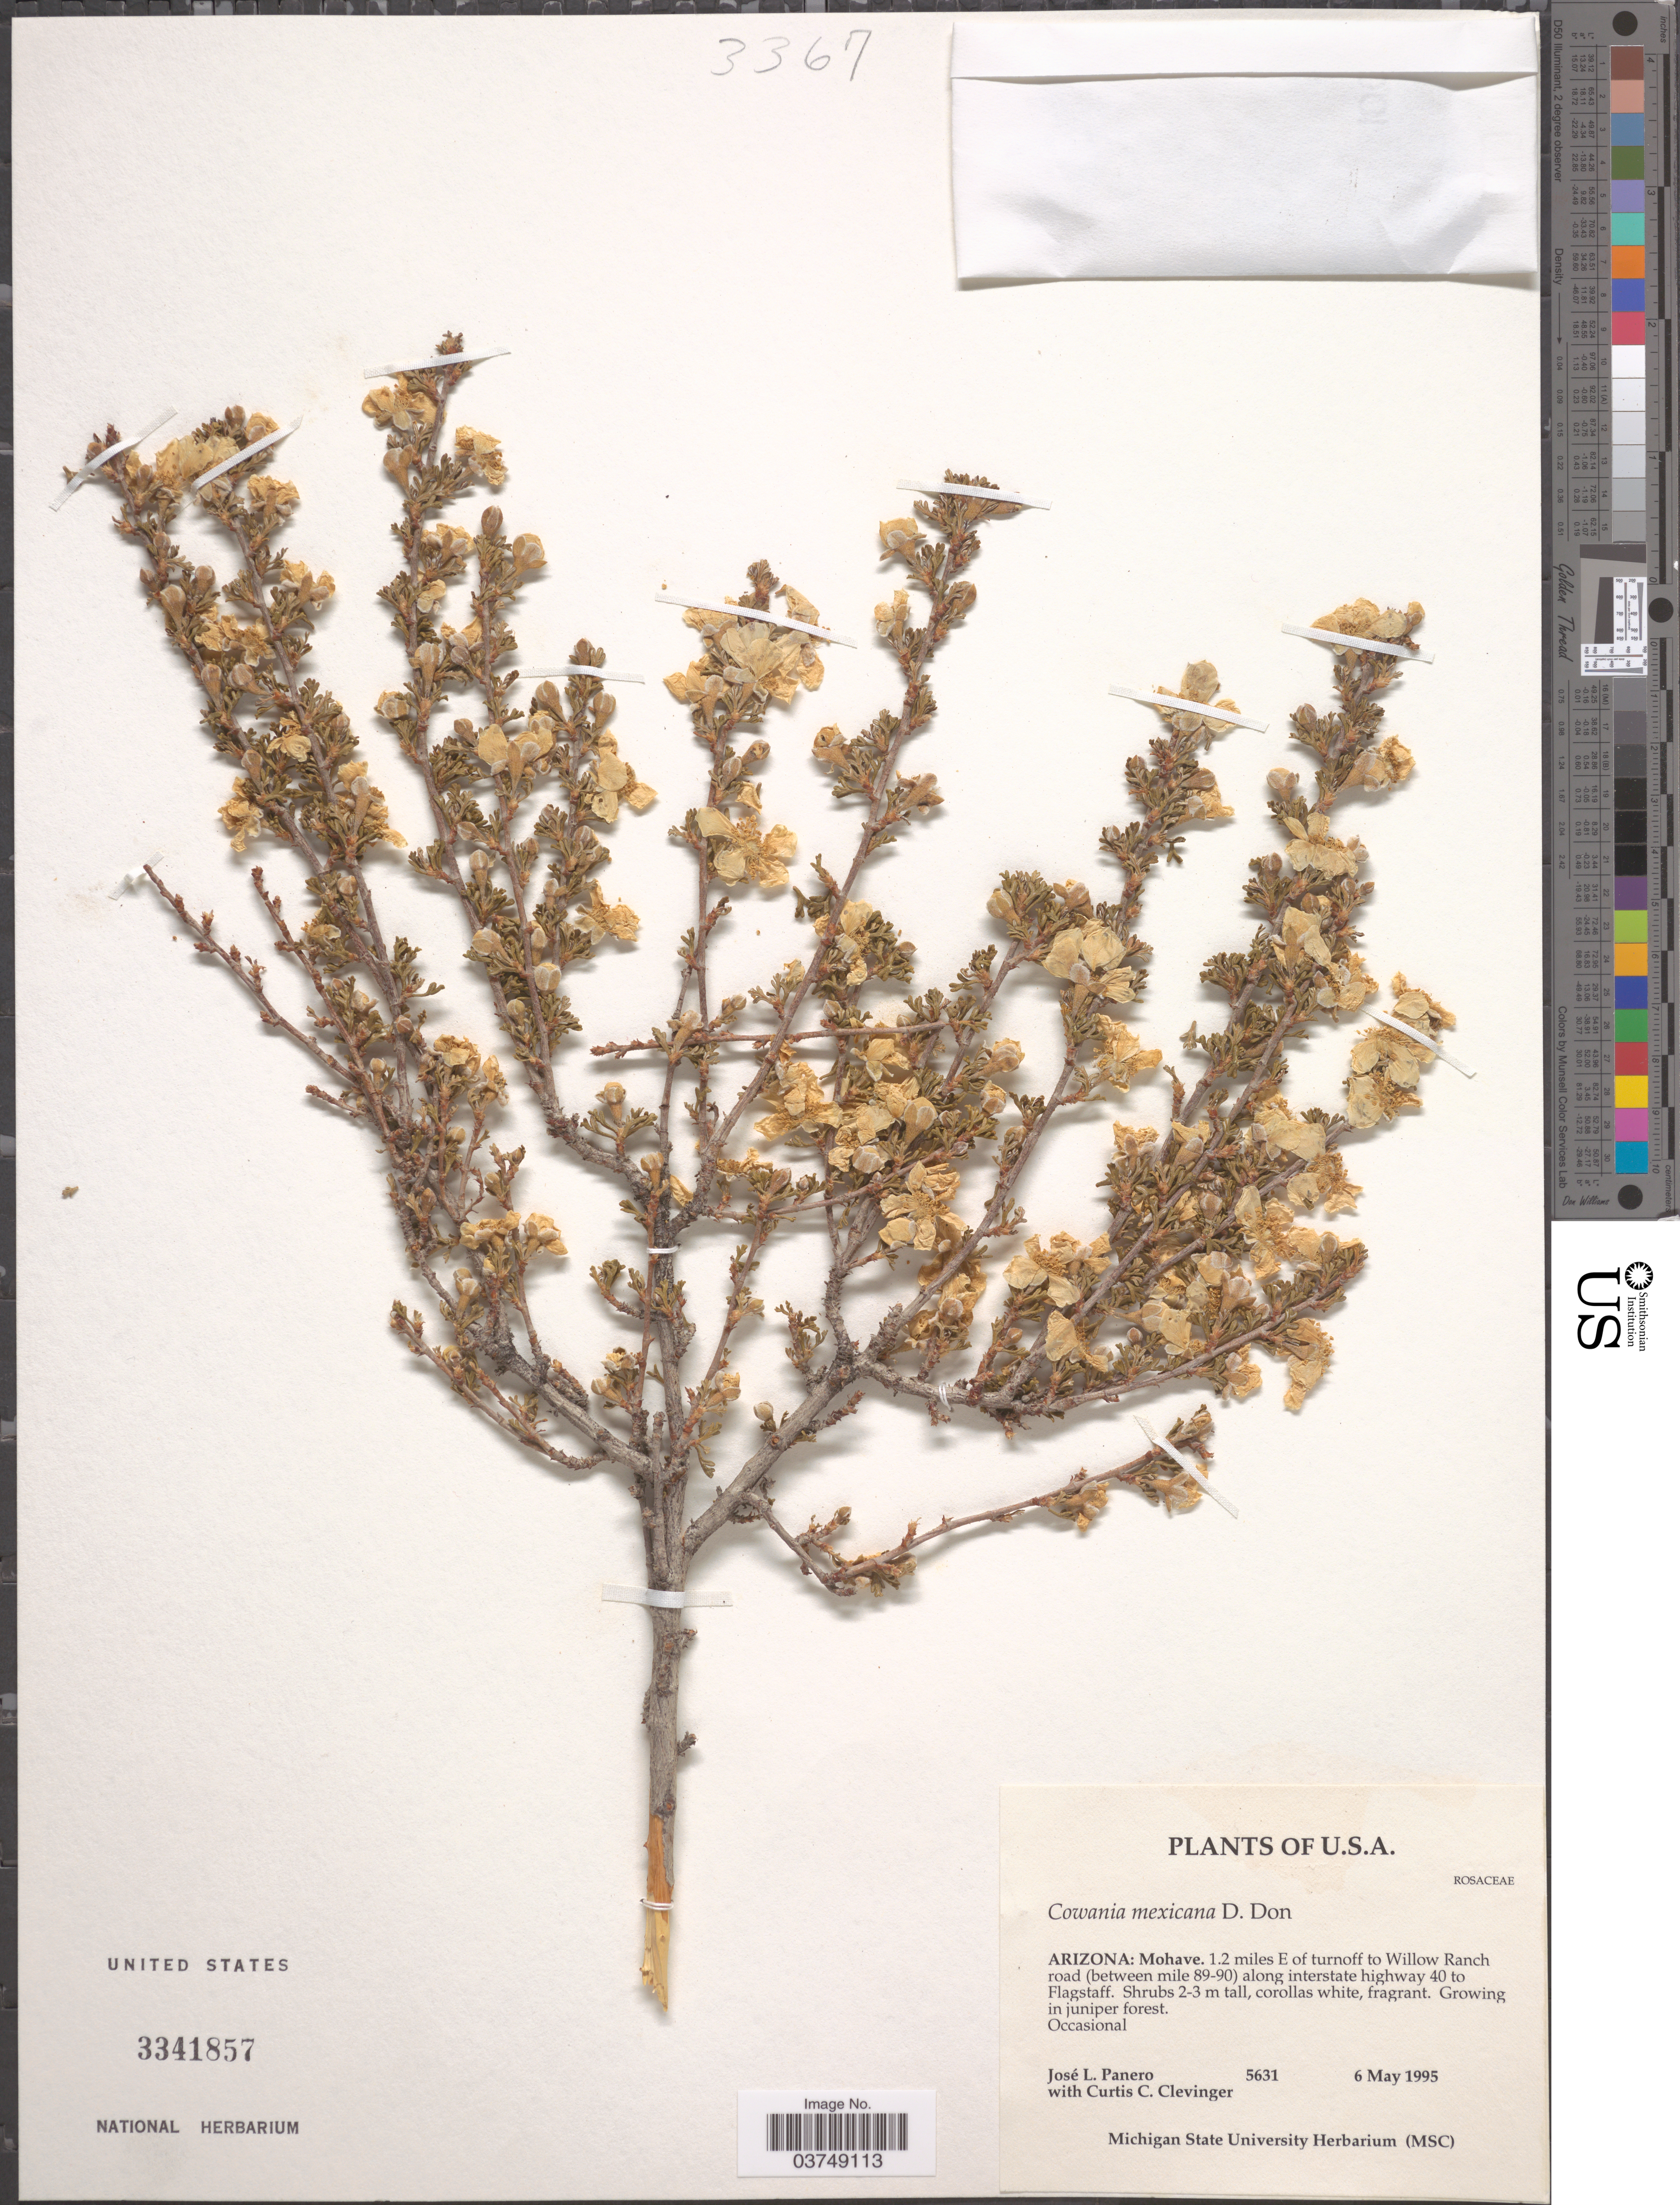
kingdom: Plantae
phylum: Tracheophyta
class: Magnoliopsida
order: Rosales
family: Rosaceae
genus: Purshia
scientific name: Purshia stansburyana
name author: (Torr.) Henrickson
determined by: Strong, Mark T., (BOT), Smithsonian Institution - National Museum of Natural History (UNITED STATES)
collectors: J. L. Panero & C. Clevinger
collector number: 5631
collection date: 1995-05-06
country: United States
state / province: Arizona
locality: Mohave. 1.2 miles E of turnoff to Willow Ranch road (between mile 89-90) along interstate highway 40 to Flagstaff.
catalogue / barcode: US 3341857